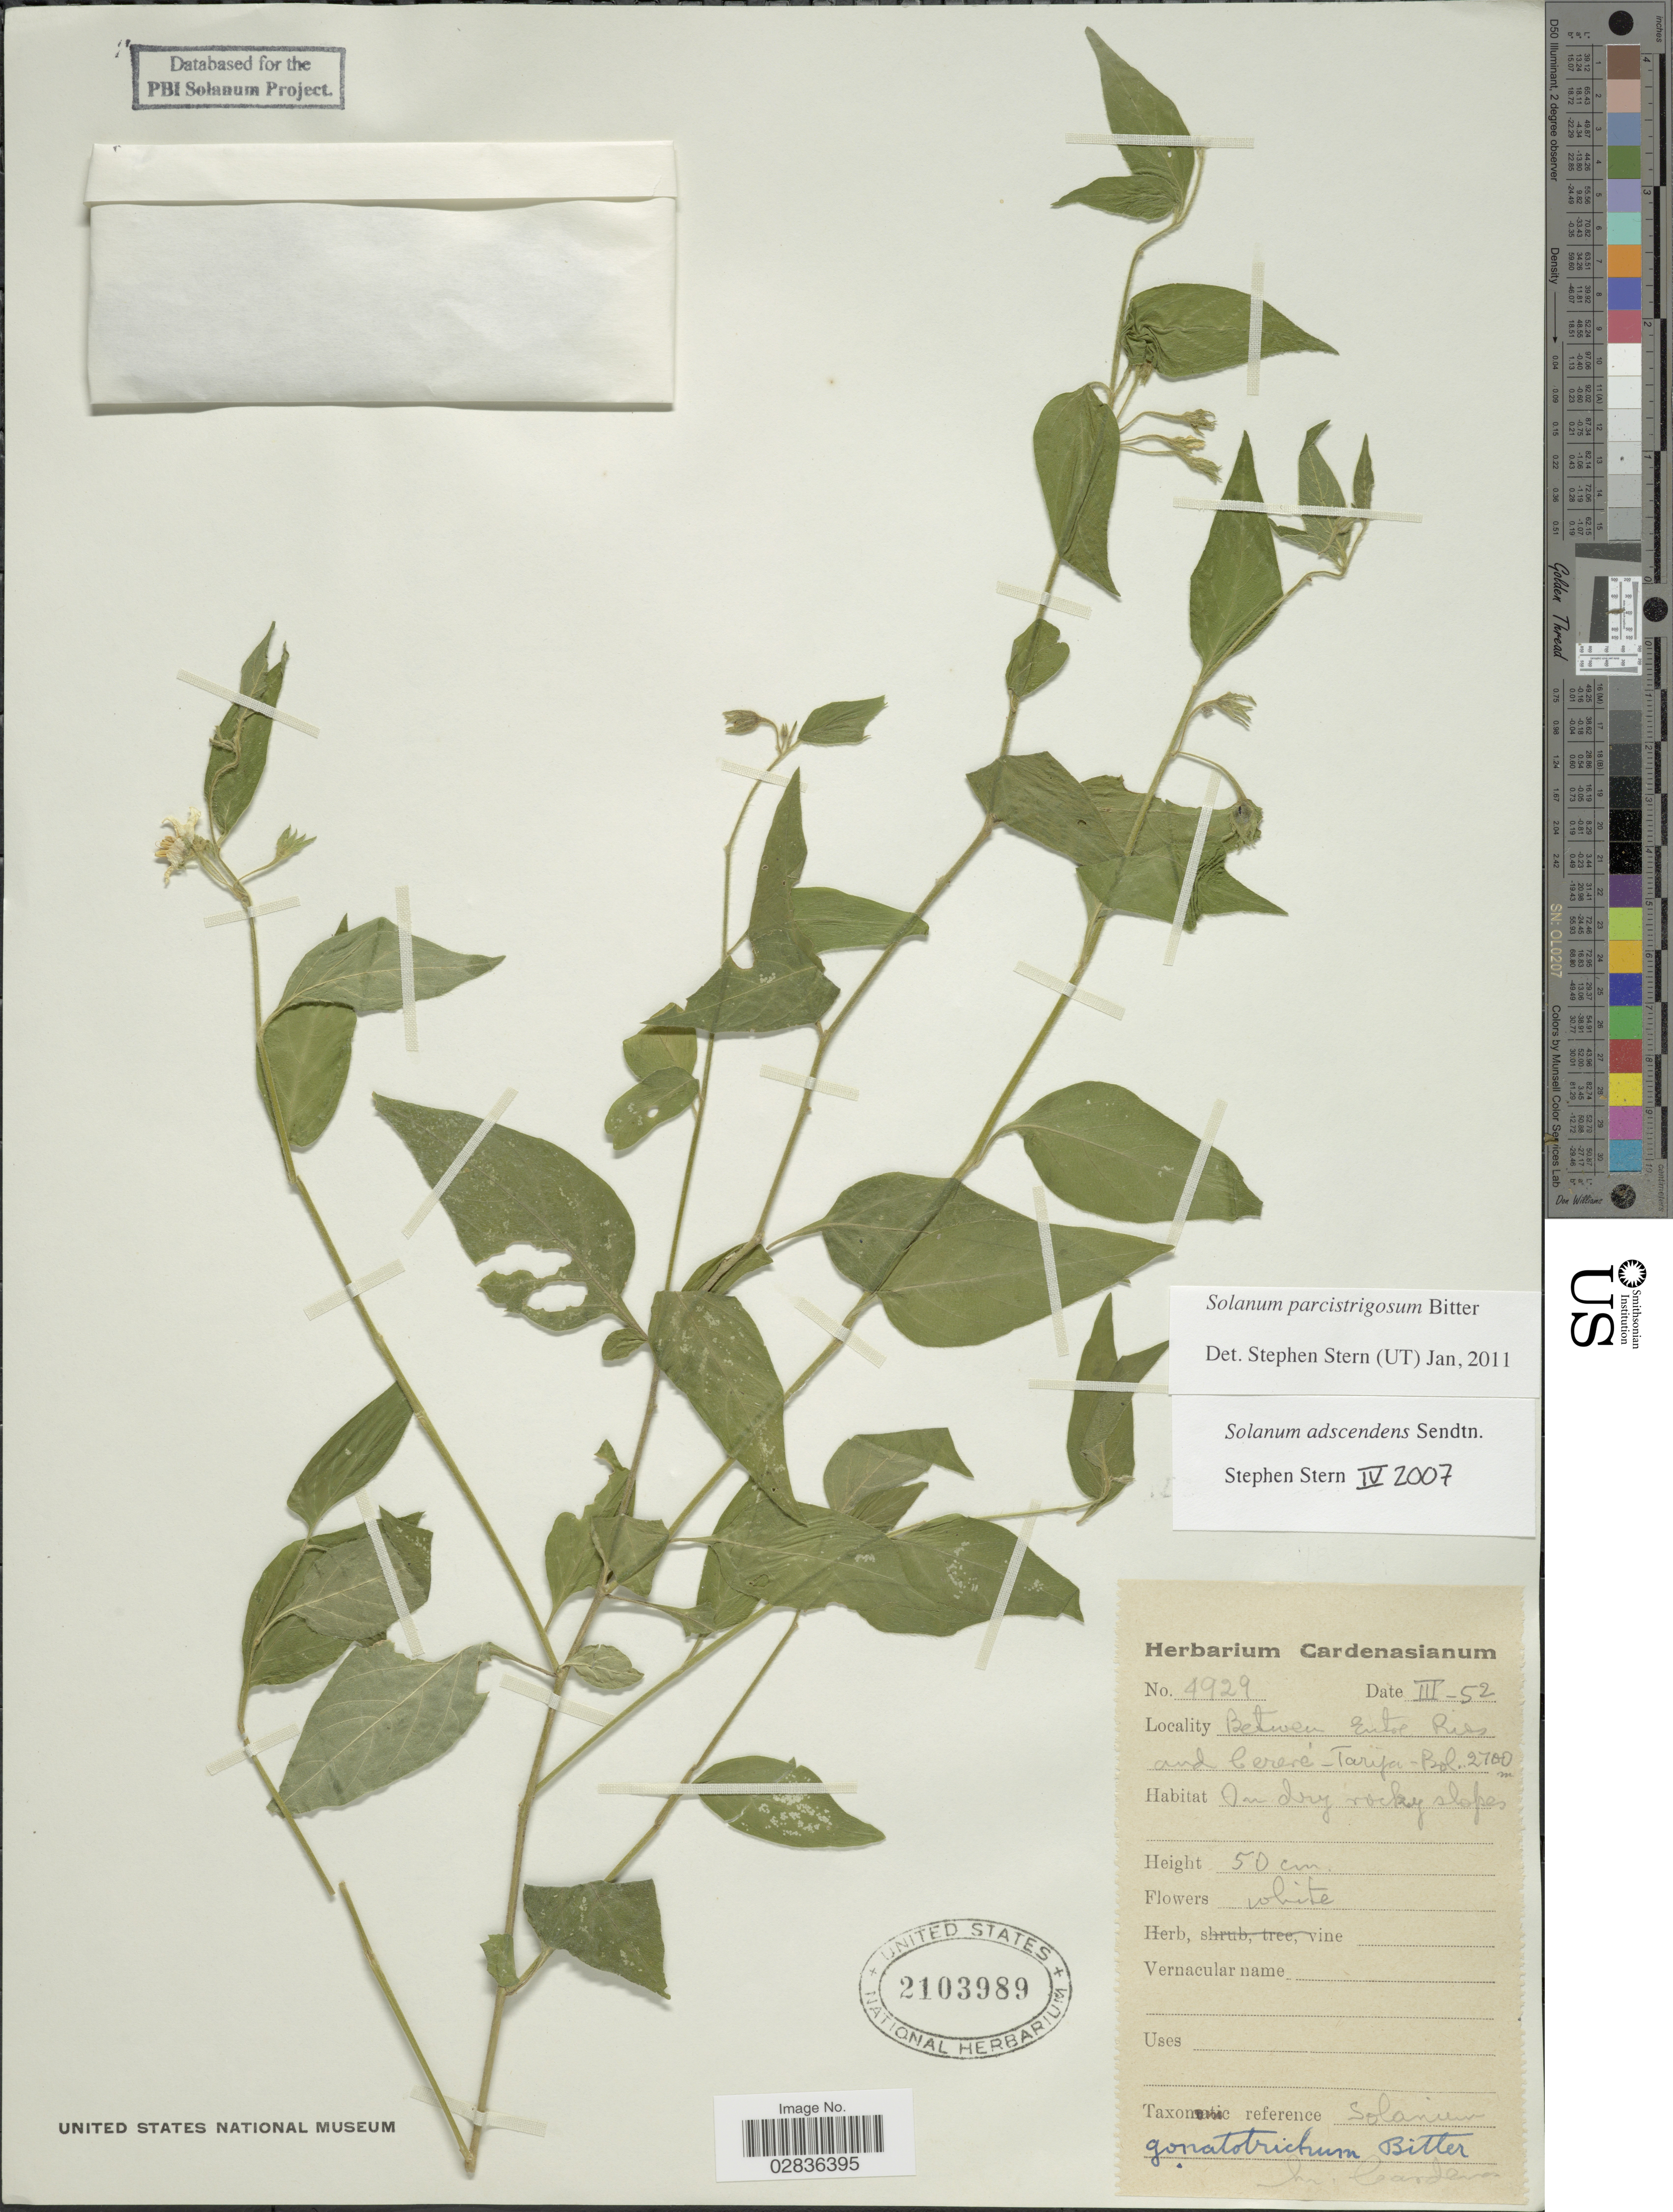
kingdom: Plantae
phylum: Tracheophyta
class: Magnoliopsida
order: Solanales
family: Solanaceae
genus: Solanum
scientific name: Solanum parcistrigosum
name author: Bitter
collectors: M. Cárdenas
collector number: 4929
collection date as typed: Transcribed d/m/y: /3/52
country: Bolivia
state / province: Tarija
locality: Between Entre Rio and Cereré - Tarija.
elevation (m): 2700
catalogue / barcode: US 2103989